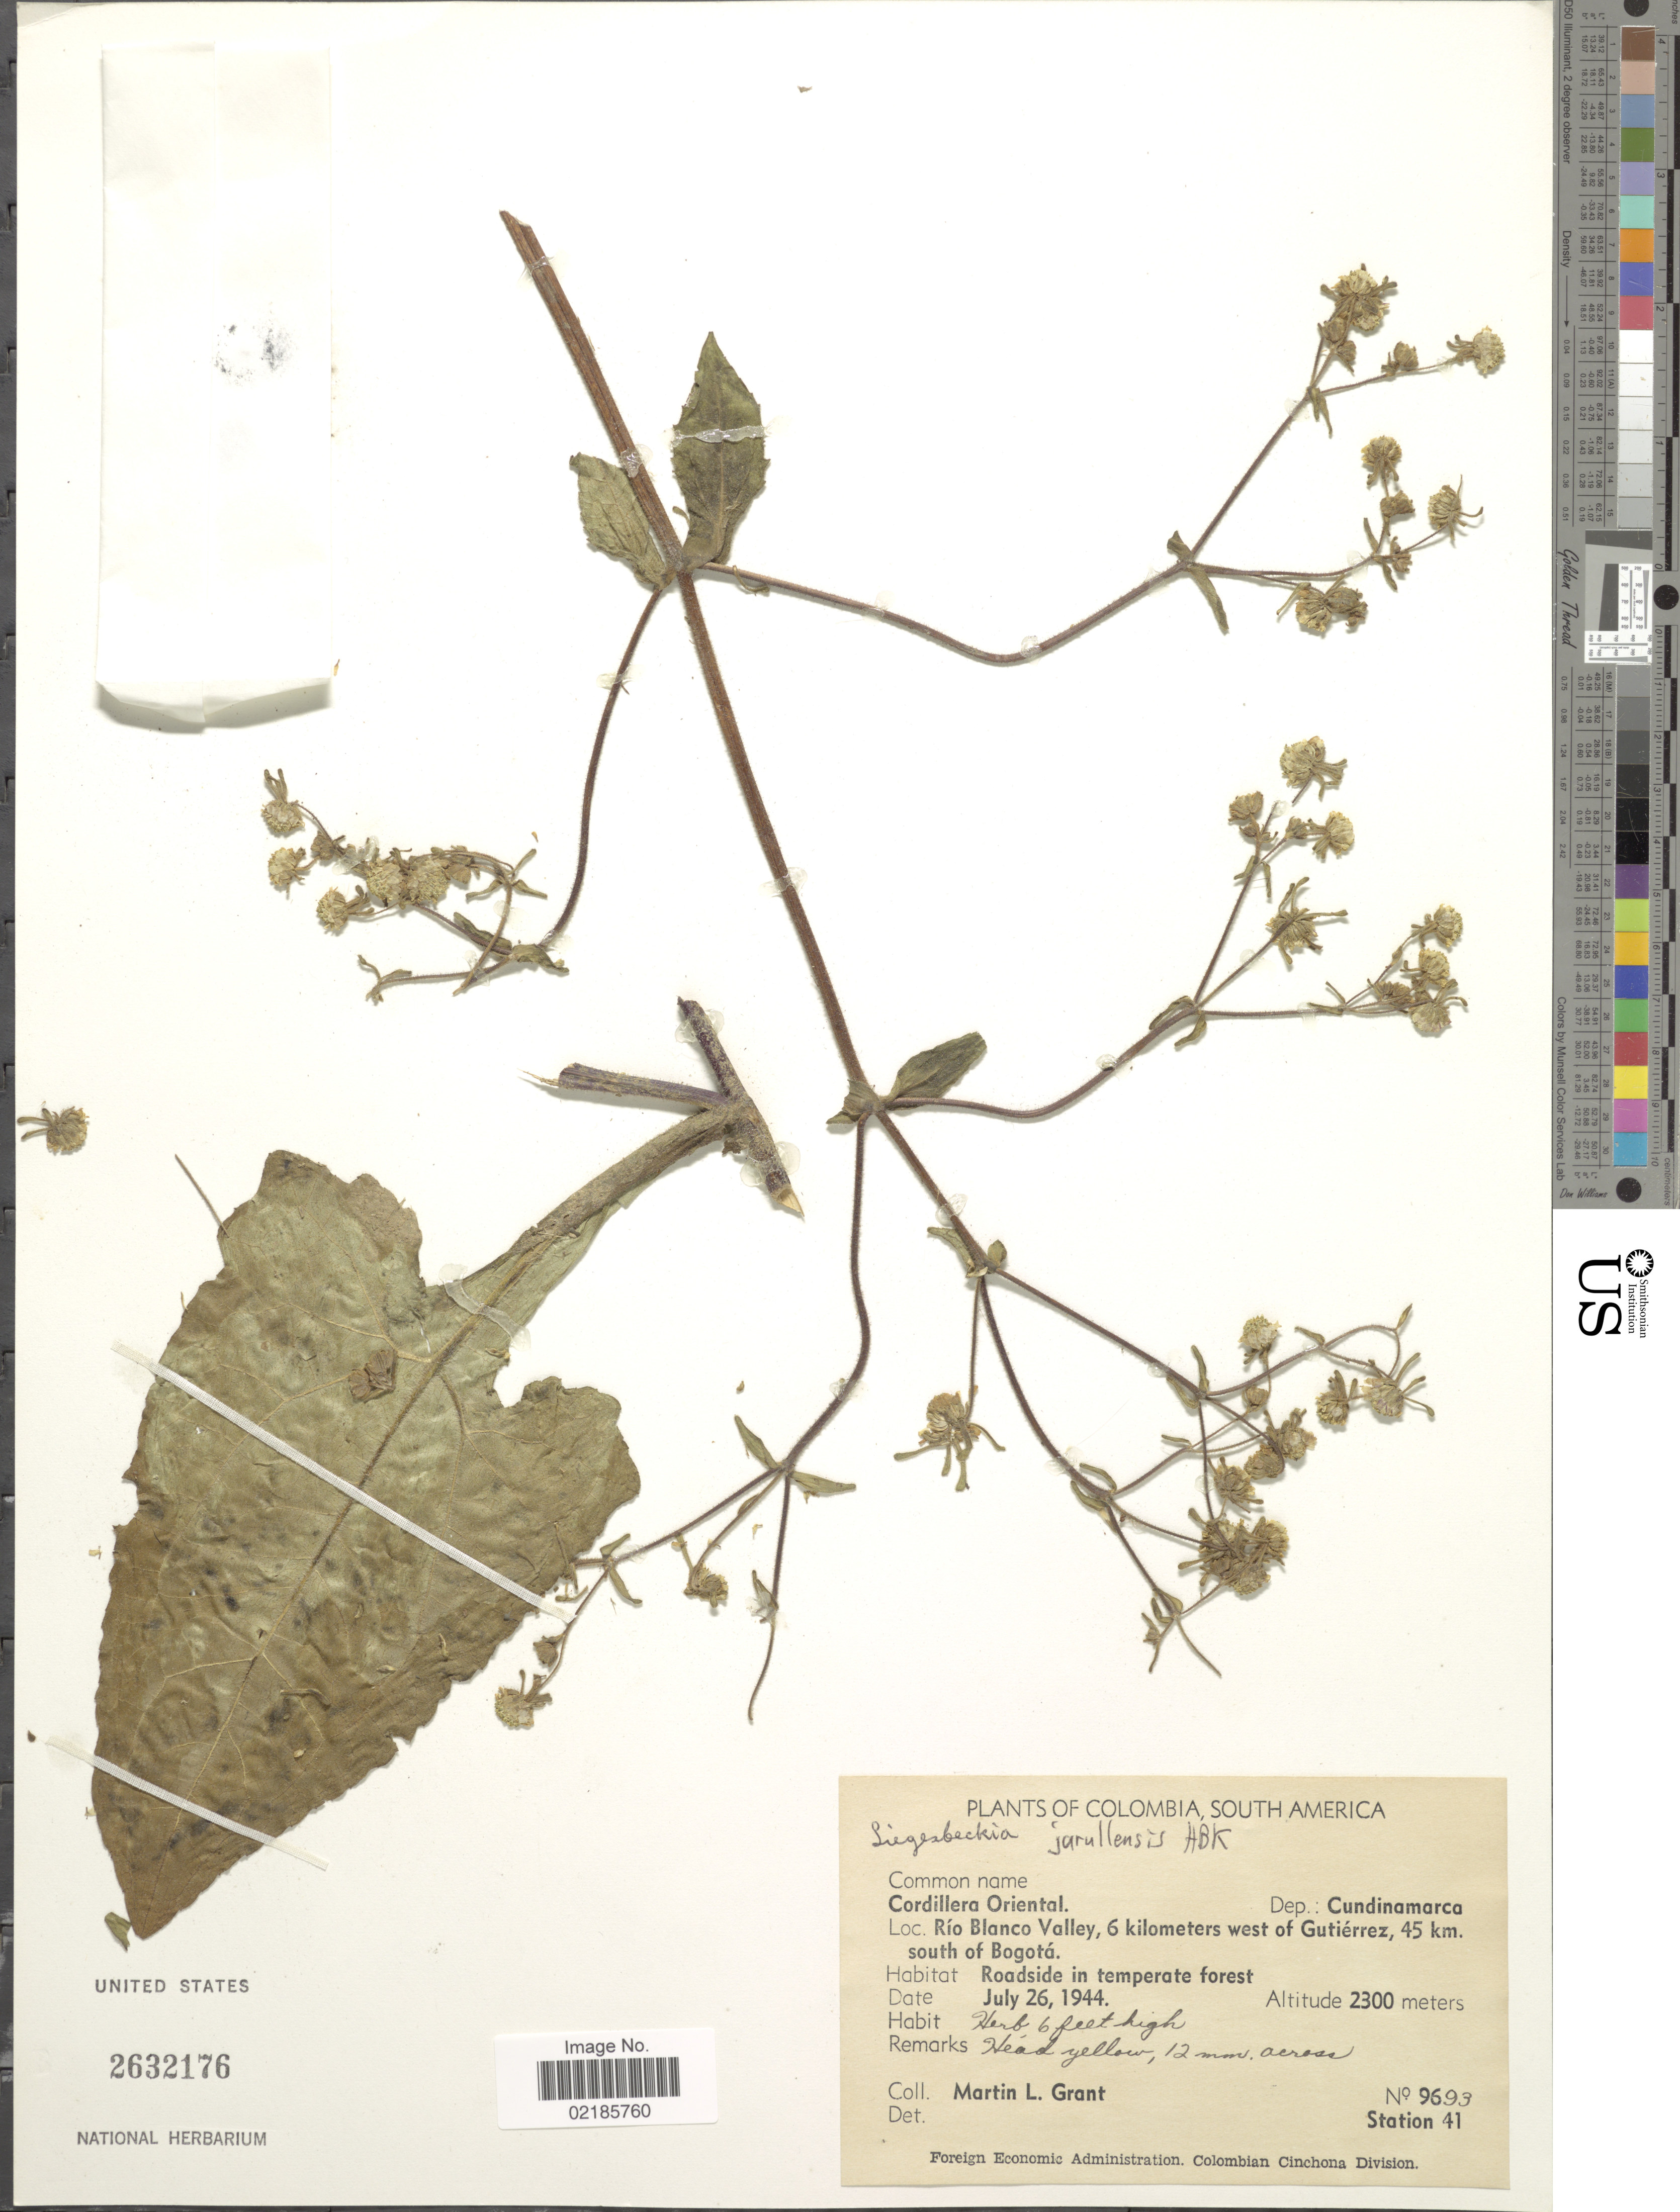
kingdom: Plantae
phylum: Tracheophyta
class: Magnoliopsida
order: Asterales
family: Asteraceae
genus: Sigesbeckia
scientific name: Sigesbeckia jorullensis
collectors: M. L. Grant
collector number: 9693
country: Colombia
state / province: Cundinamarca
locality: Río Blanca Valley, 6 kilomters west of Gitiérrez, 45 km. south of Bogotá, roadside in temperate forest, Station 41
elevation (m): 2300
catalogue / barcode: US 2632176